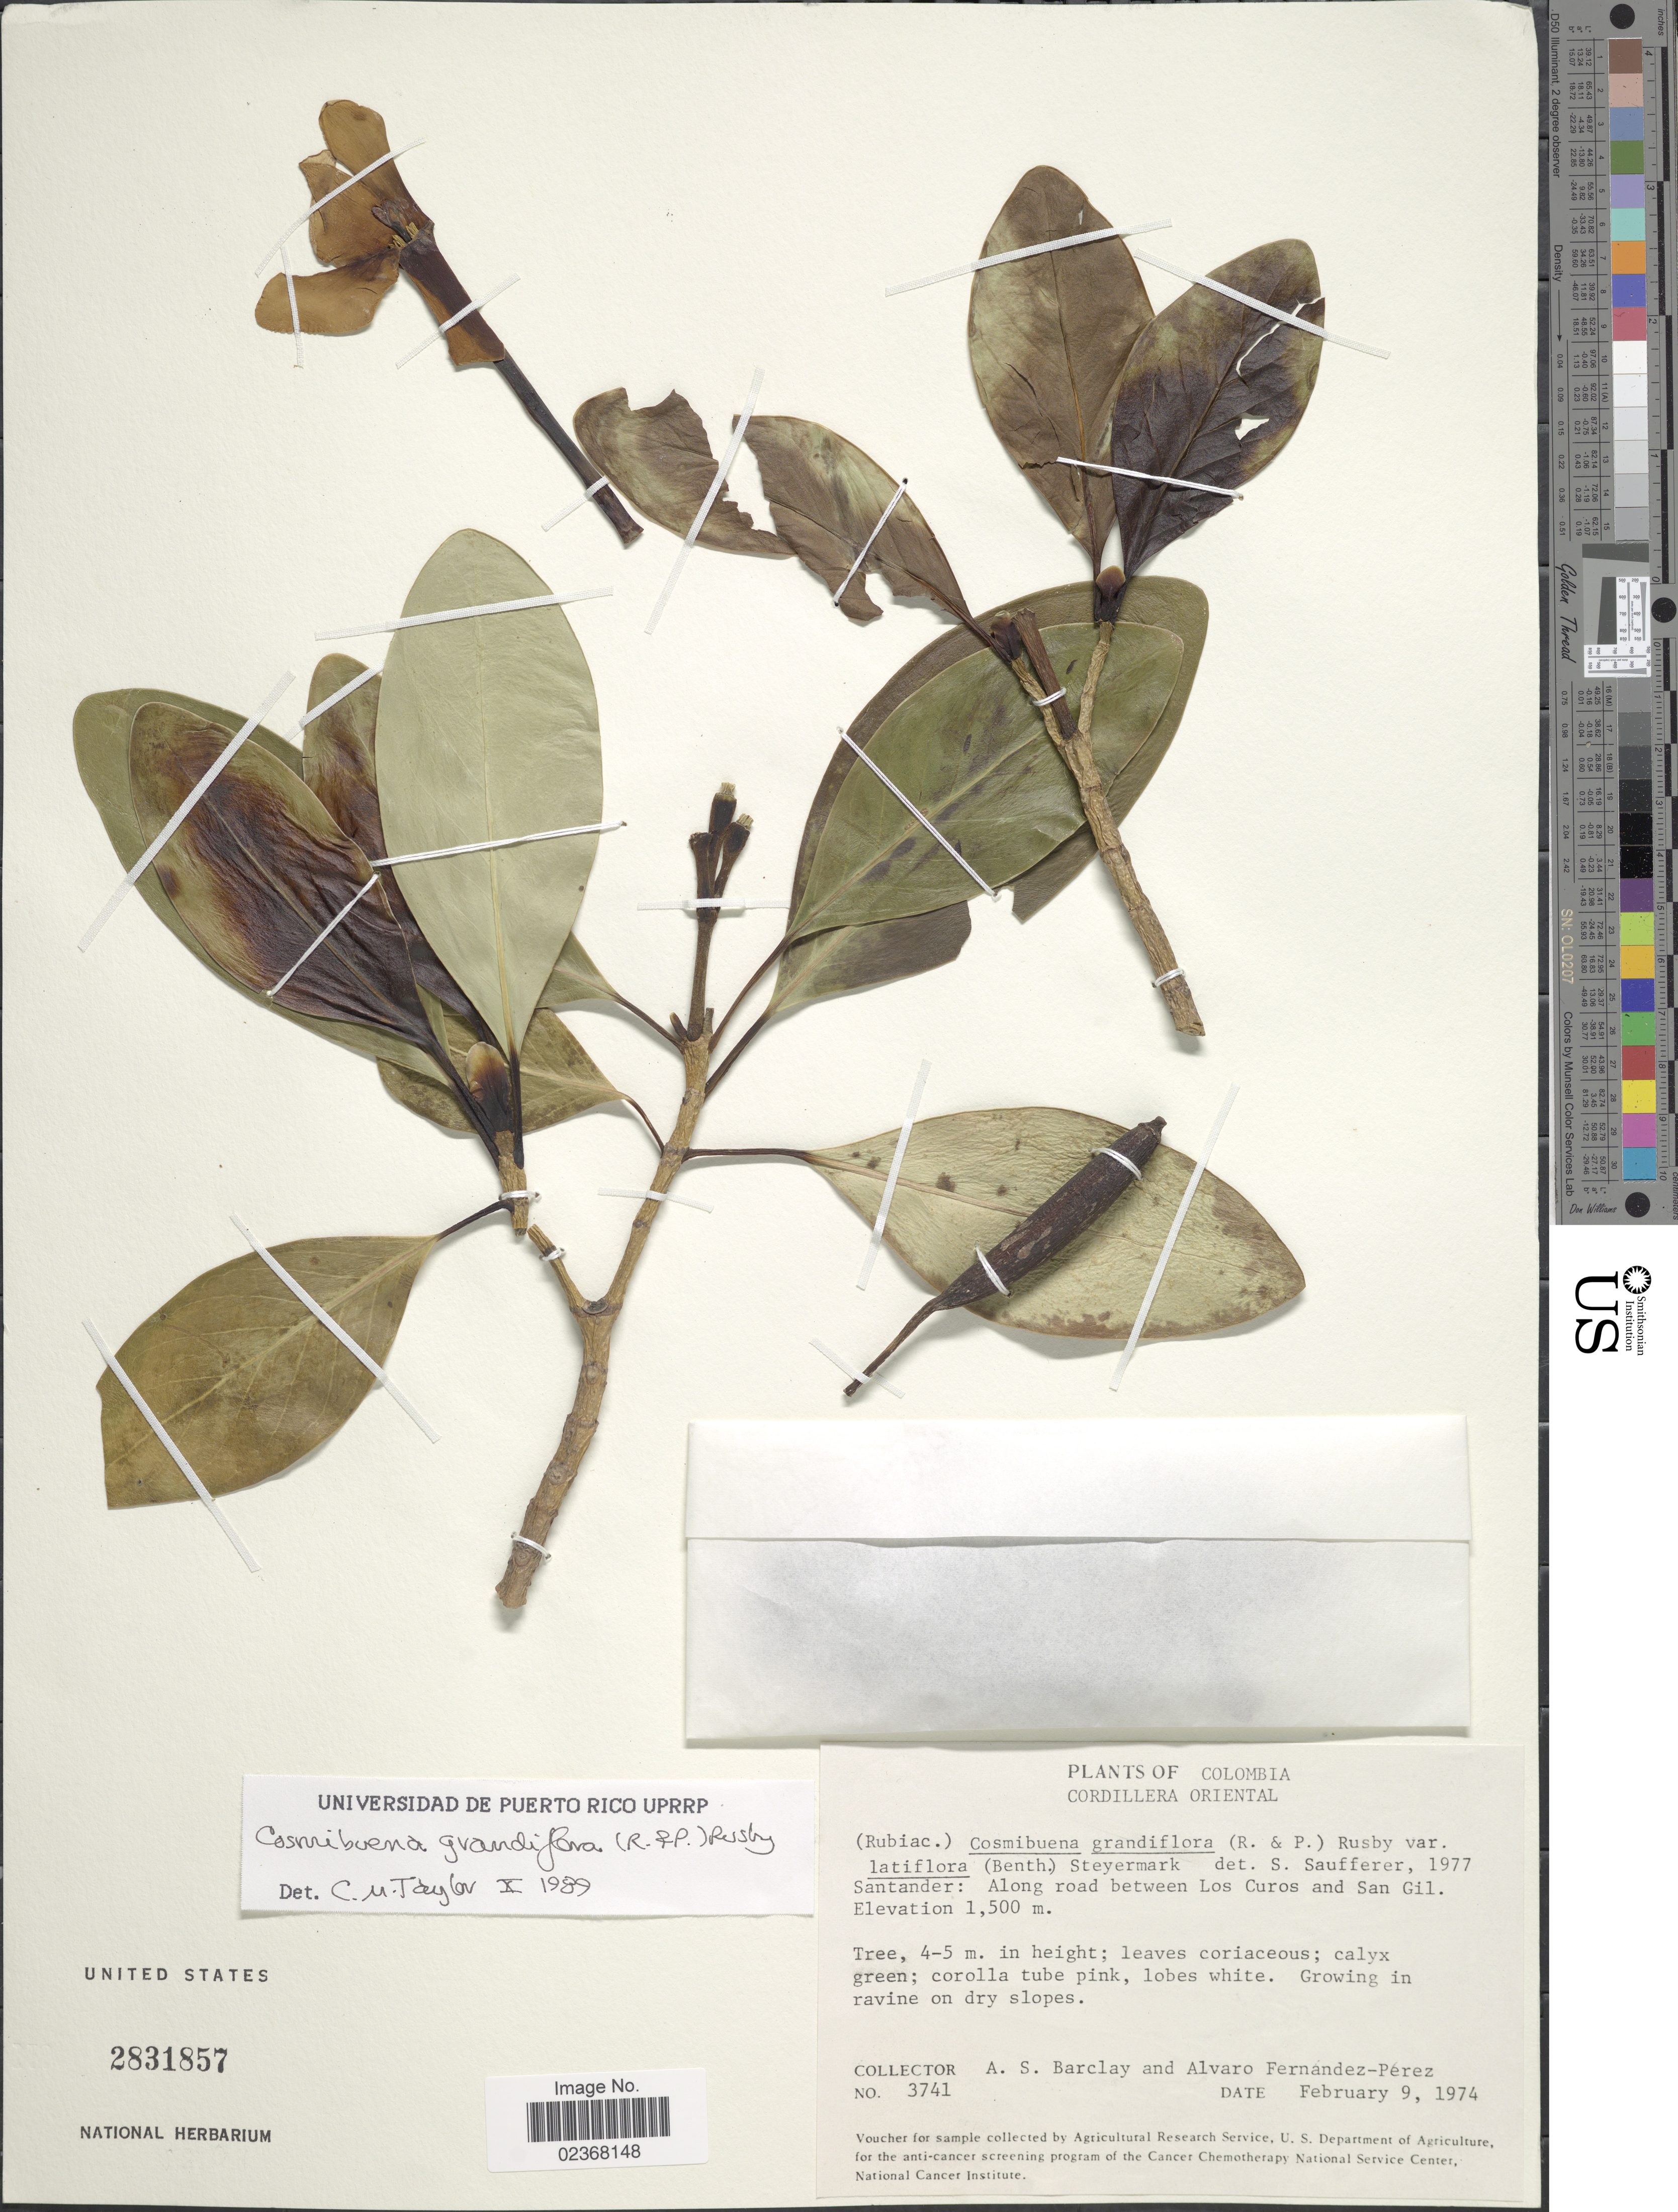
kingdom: Plantae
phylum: Tracheophyta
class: Magnoliopsida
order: Gentianales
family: Rubiaceae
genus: Cosmibuena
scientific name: Cosmibuena grandiflora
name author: (Rose & Pav.) Rusby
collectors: A. S. Barclay & A. Fernández-Pérez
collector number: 3741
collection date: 1974-02-09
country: Colombia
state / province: Santander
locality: Santander: Along road between Los Curos and San Gil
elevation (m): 1500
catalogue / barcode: US 2831857